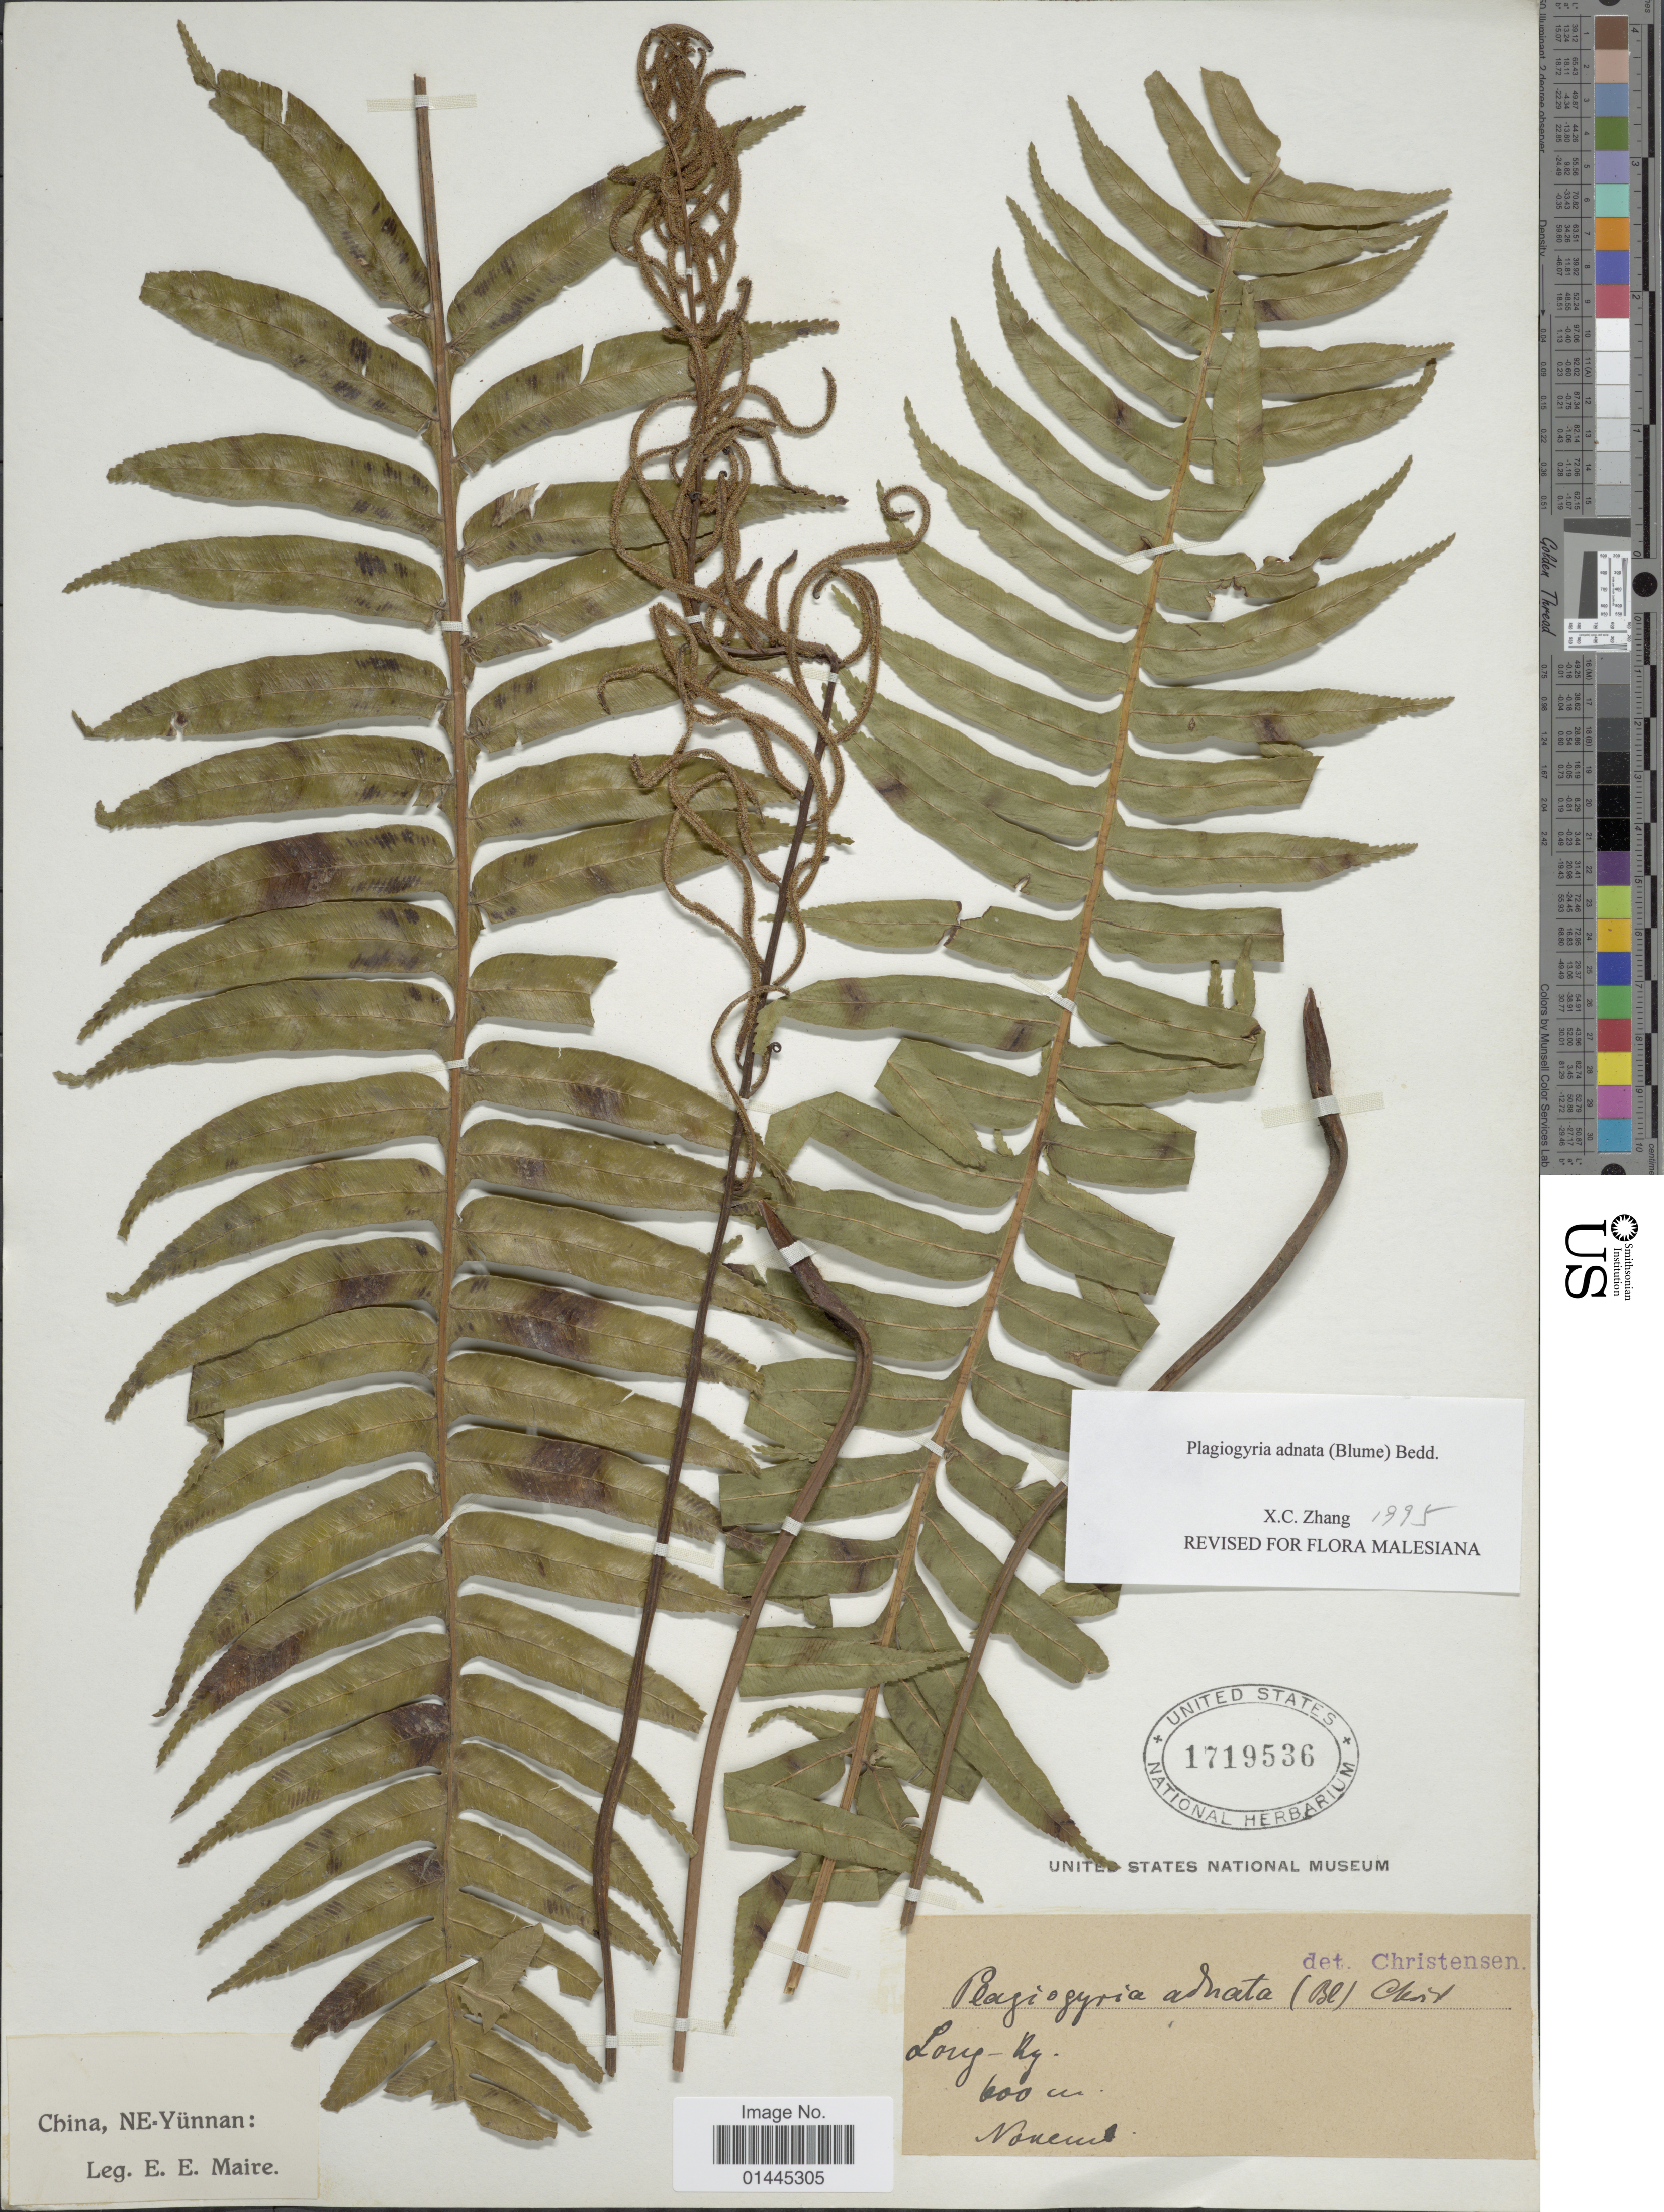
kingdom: Plantae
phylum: Tracheophyta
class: Polypodiopsida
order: Cyatheales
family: Plagiogyriaceae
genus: Plagiogyria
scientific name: Plagiogyria adnata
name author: (Blume) Bedd.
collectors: E. E. Maire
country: China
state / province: Yunnan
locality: NE-Yunnan, Long-Ry, Norem [interpreted].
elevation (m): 600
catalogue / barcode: US 1719536